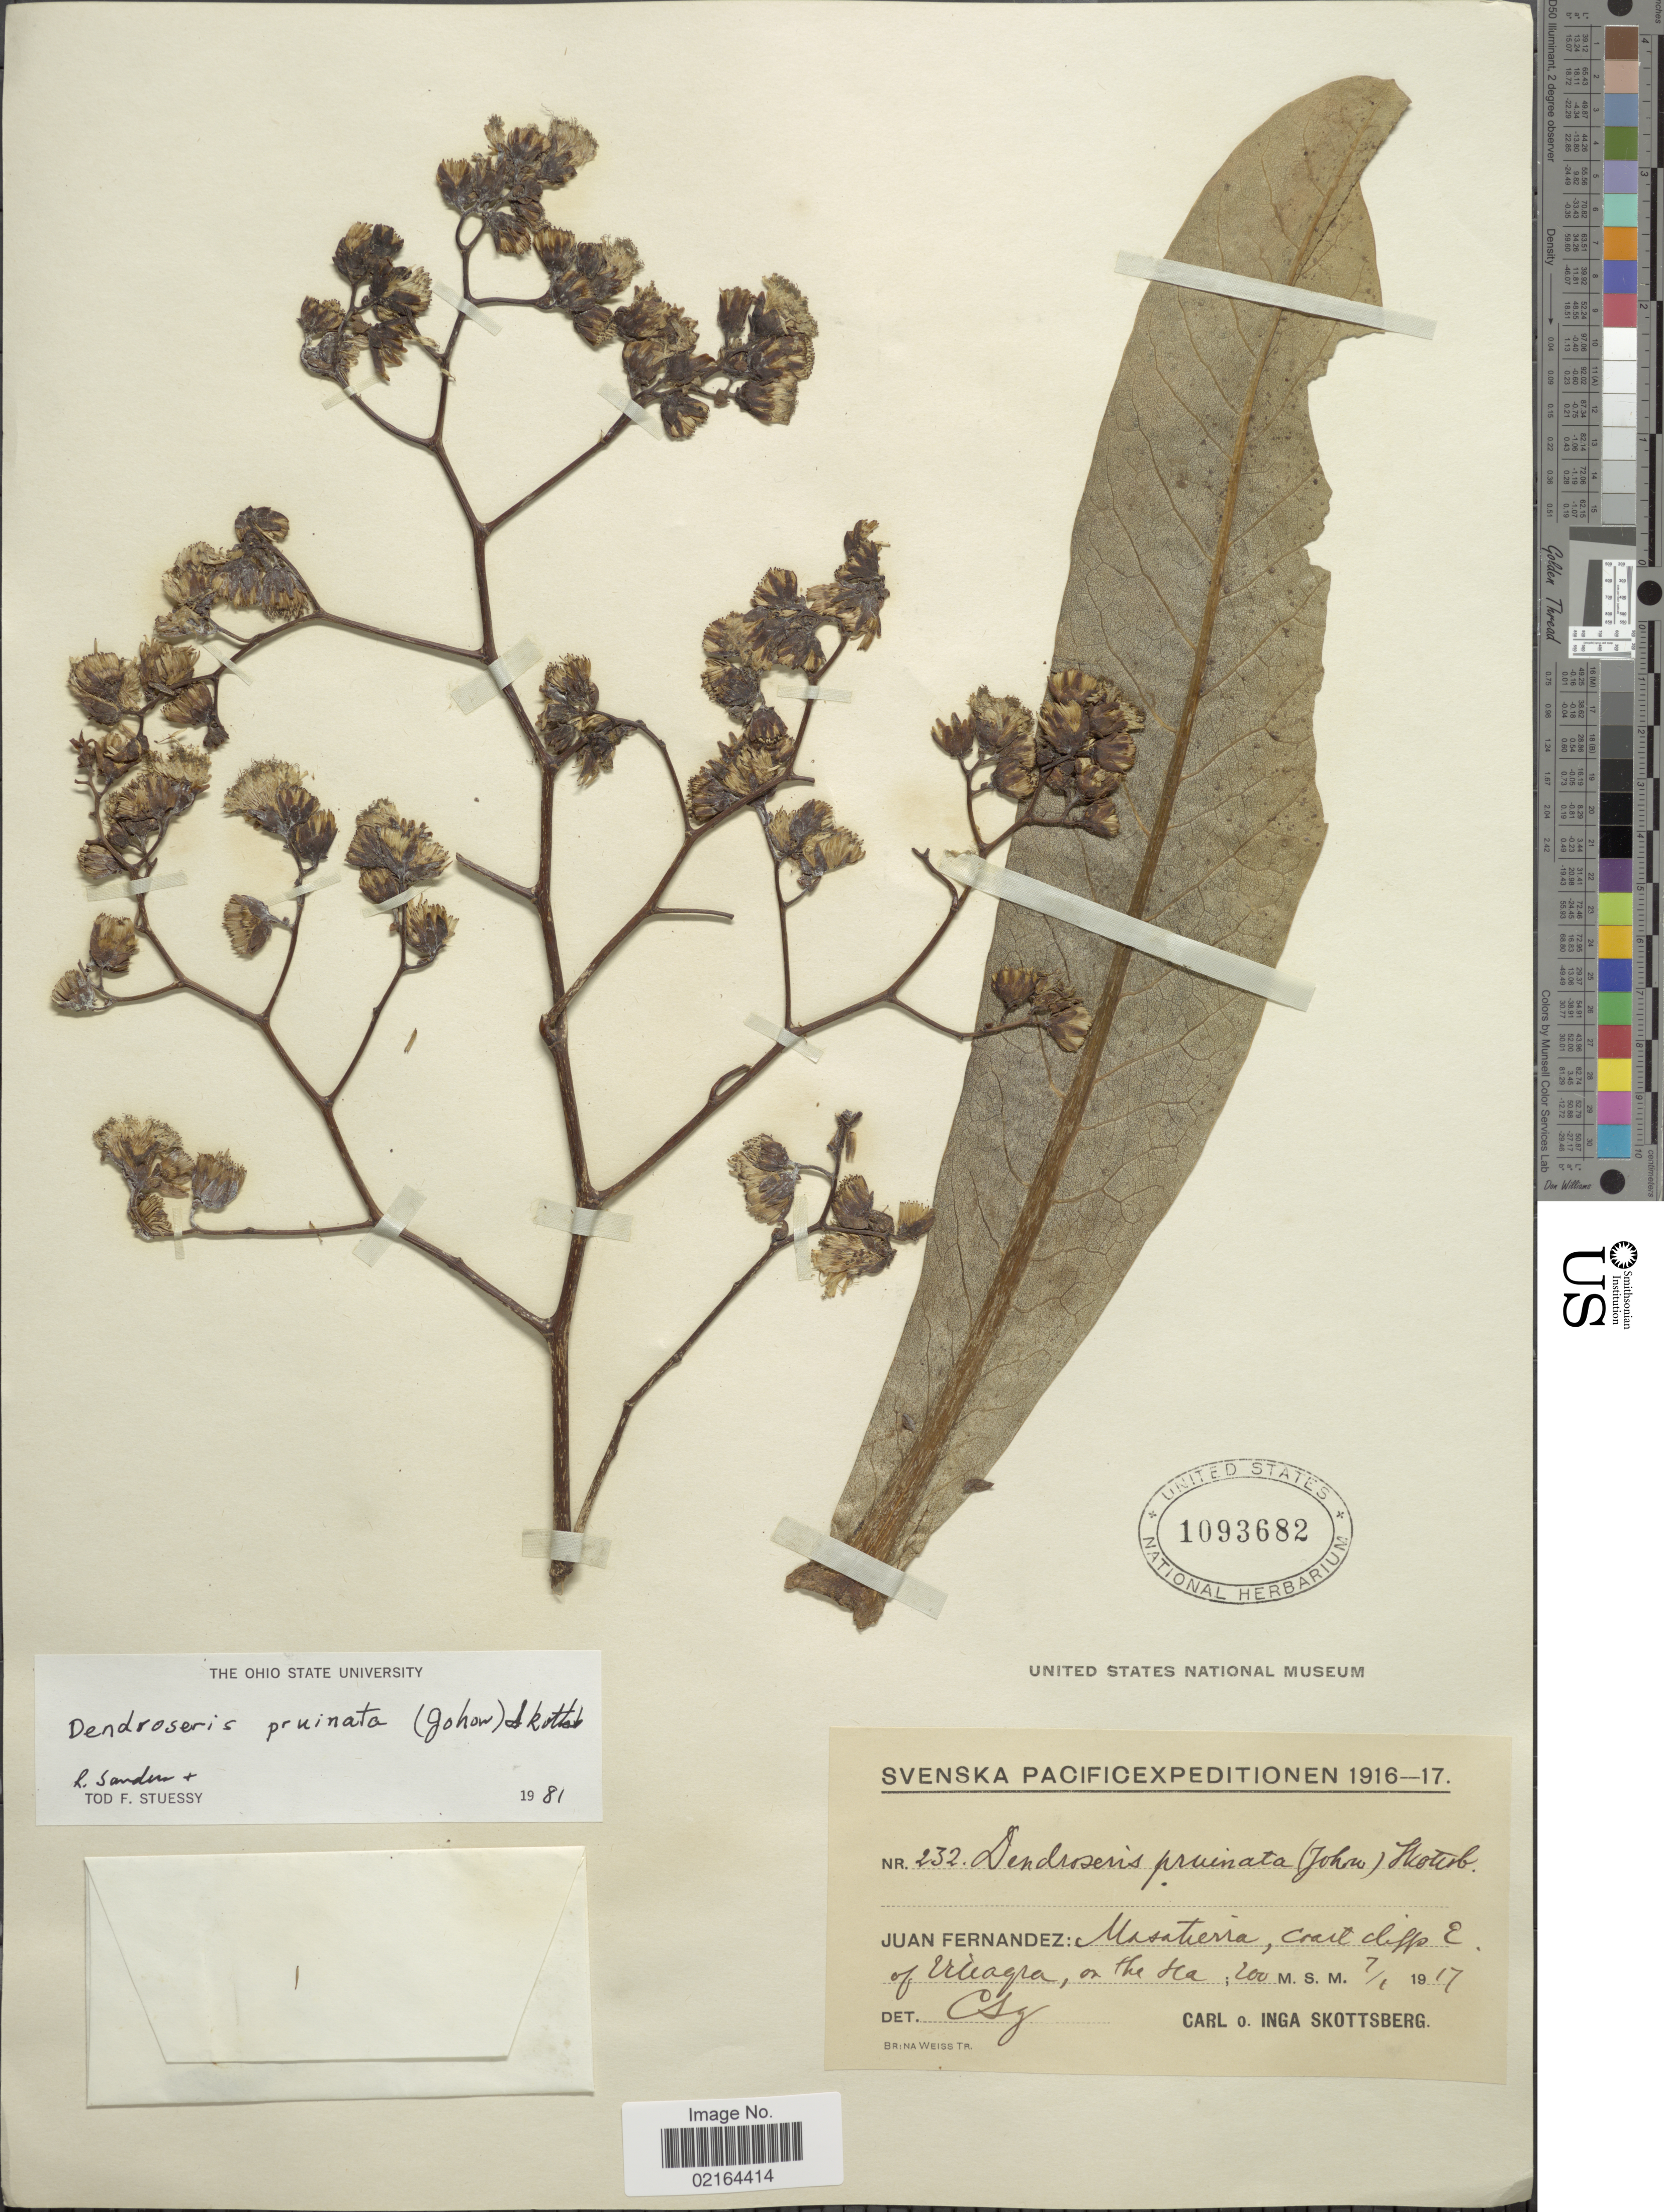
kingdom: Plantae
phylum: Tracheophyta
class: Magnoliopsida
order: Asterales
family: Asteraceae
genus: Sonchus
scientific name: Sonchus pruinatus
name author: (Johow) S.C. Kim & Mejías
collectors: C. Skottsberg & I. Skottsberg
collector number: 232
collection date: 1917-01-07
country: Chile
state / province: Valparaíso (V)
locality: Juan Fernandez: Masatierra, coast cliffs E. of Villagra, on the sea.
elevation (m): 200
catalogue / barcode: US 1093682